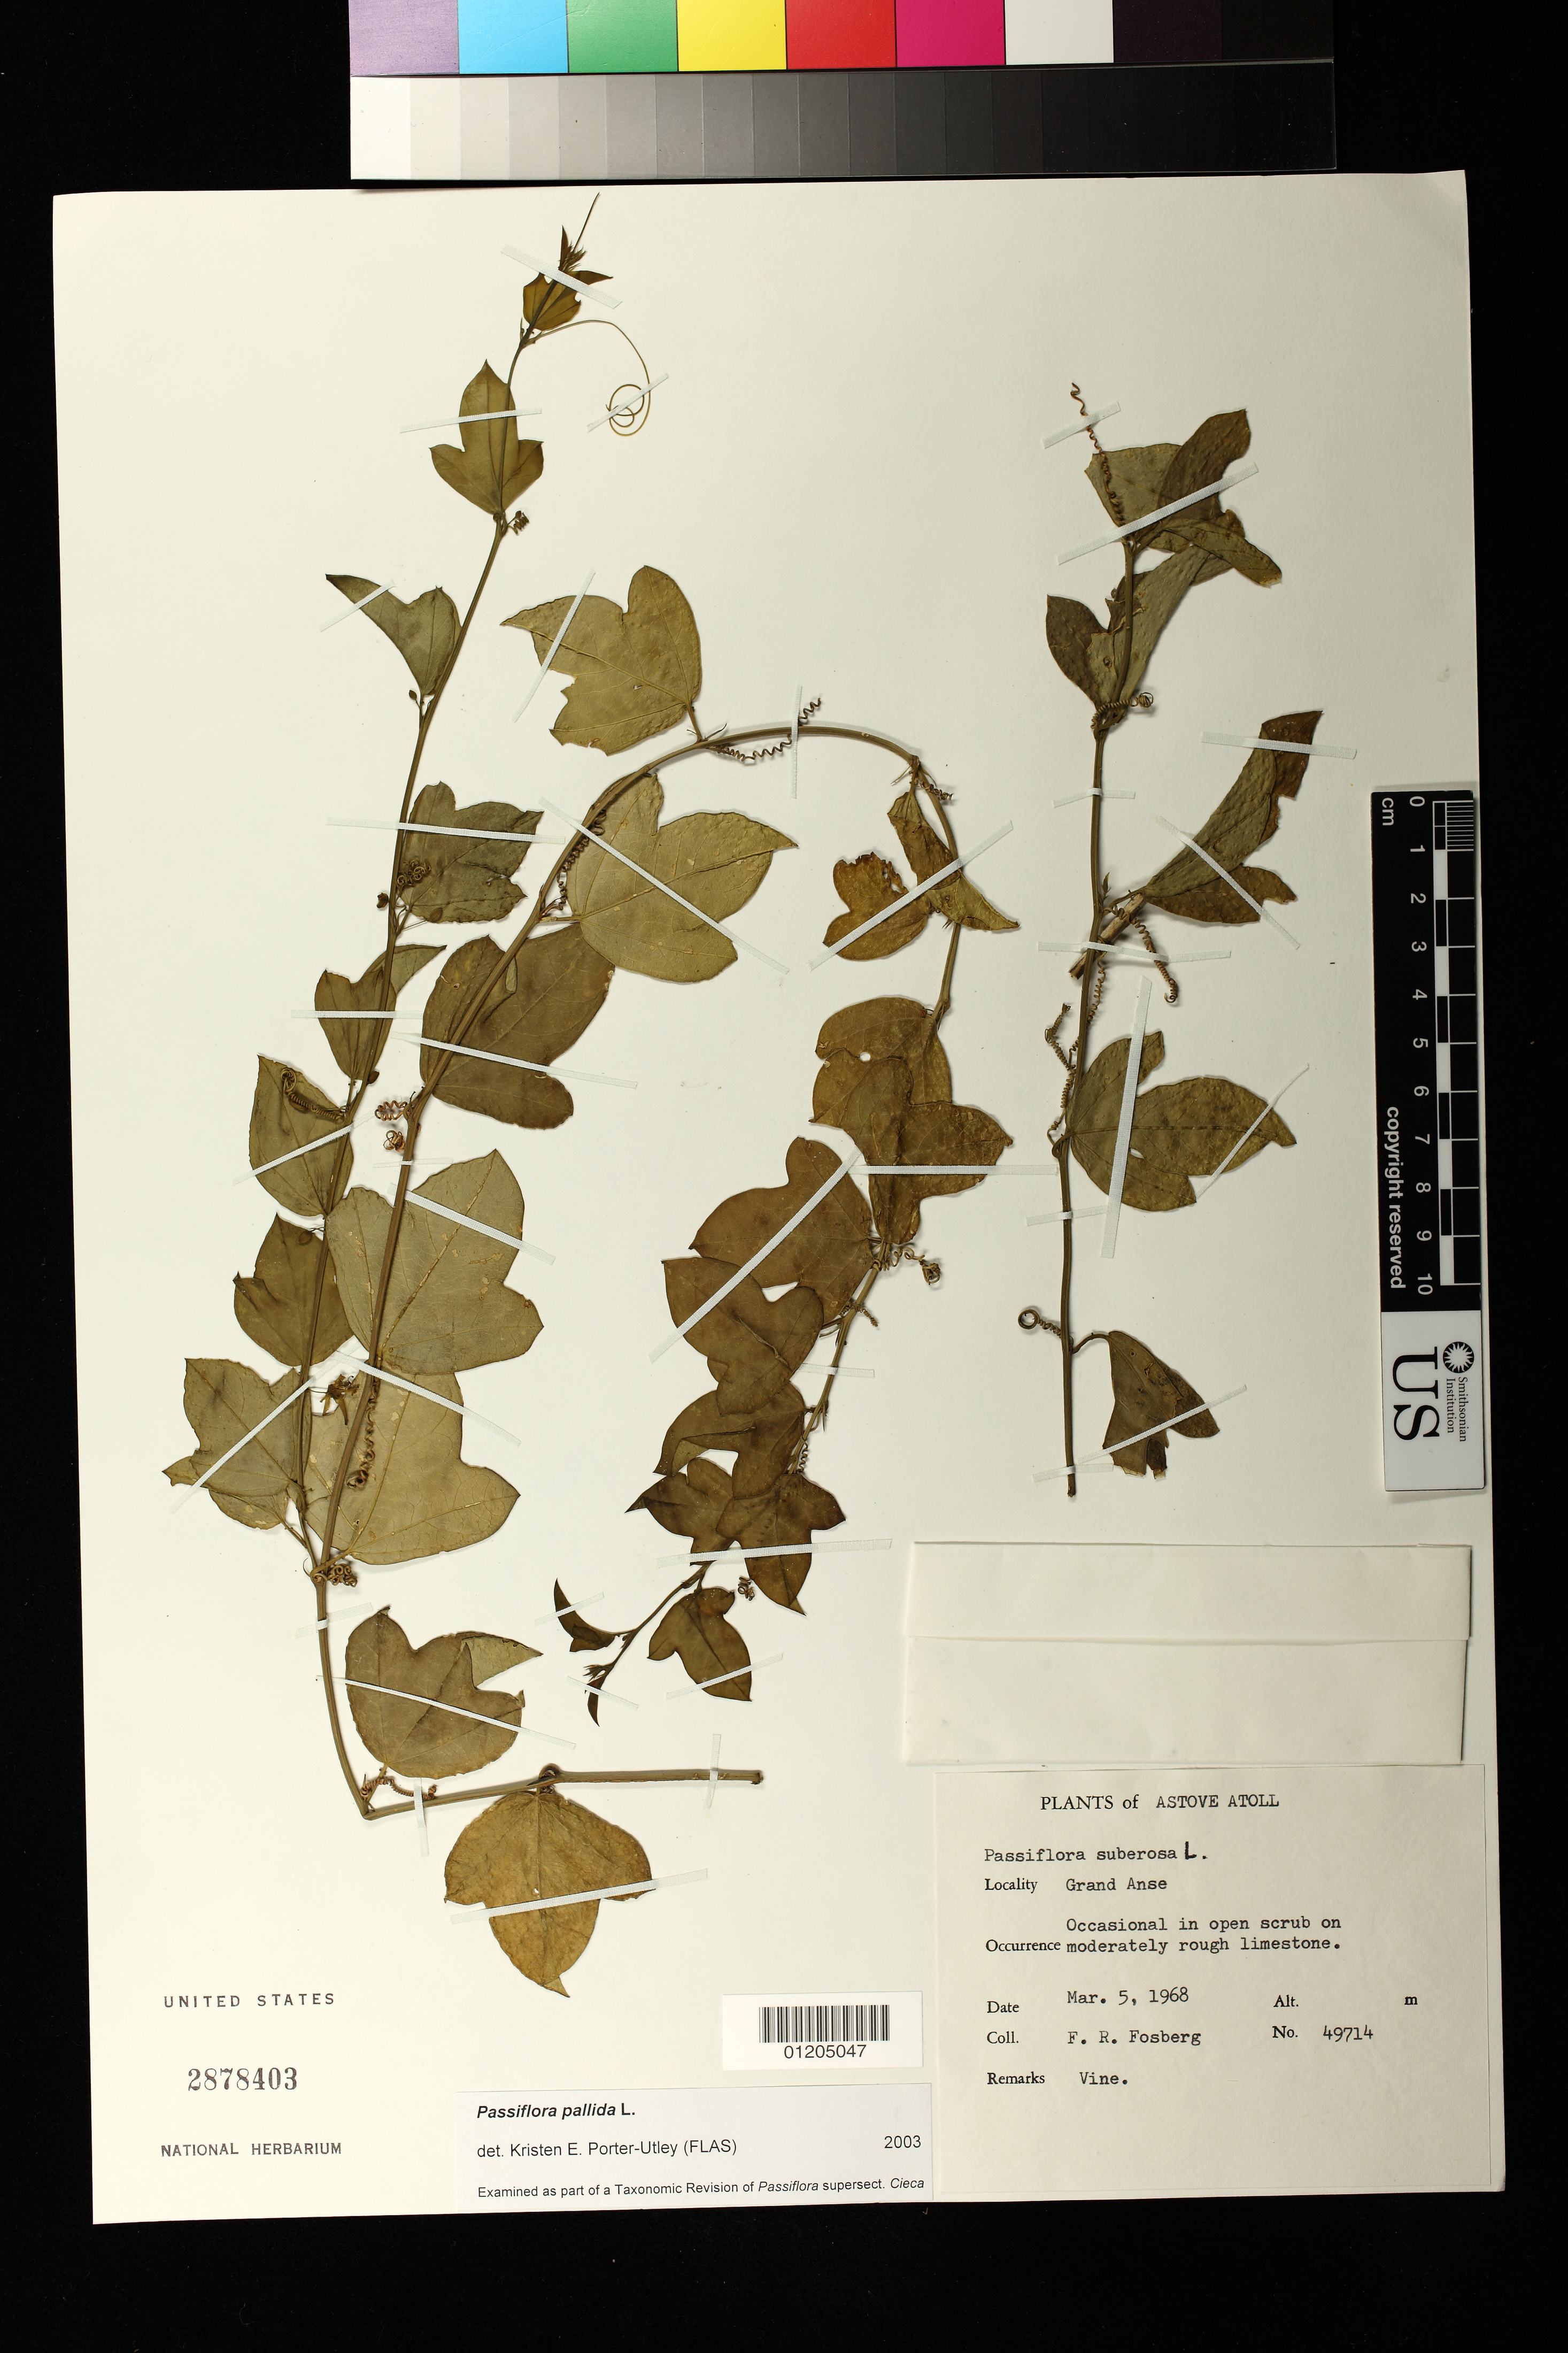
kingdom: Plantae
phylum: Tracheophyta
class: Magnoliopsida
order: Malpighiales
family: Passifloraceae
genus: Passiflora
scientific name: Passiflora pallida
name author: L.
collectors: F. R. Fosberg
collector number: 49714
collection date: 1968-03-05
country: Seychelles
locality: Astove Island, Grand Anse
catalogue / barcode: US 2878403